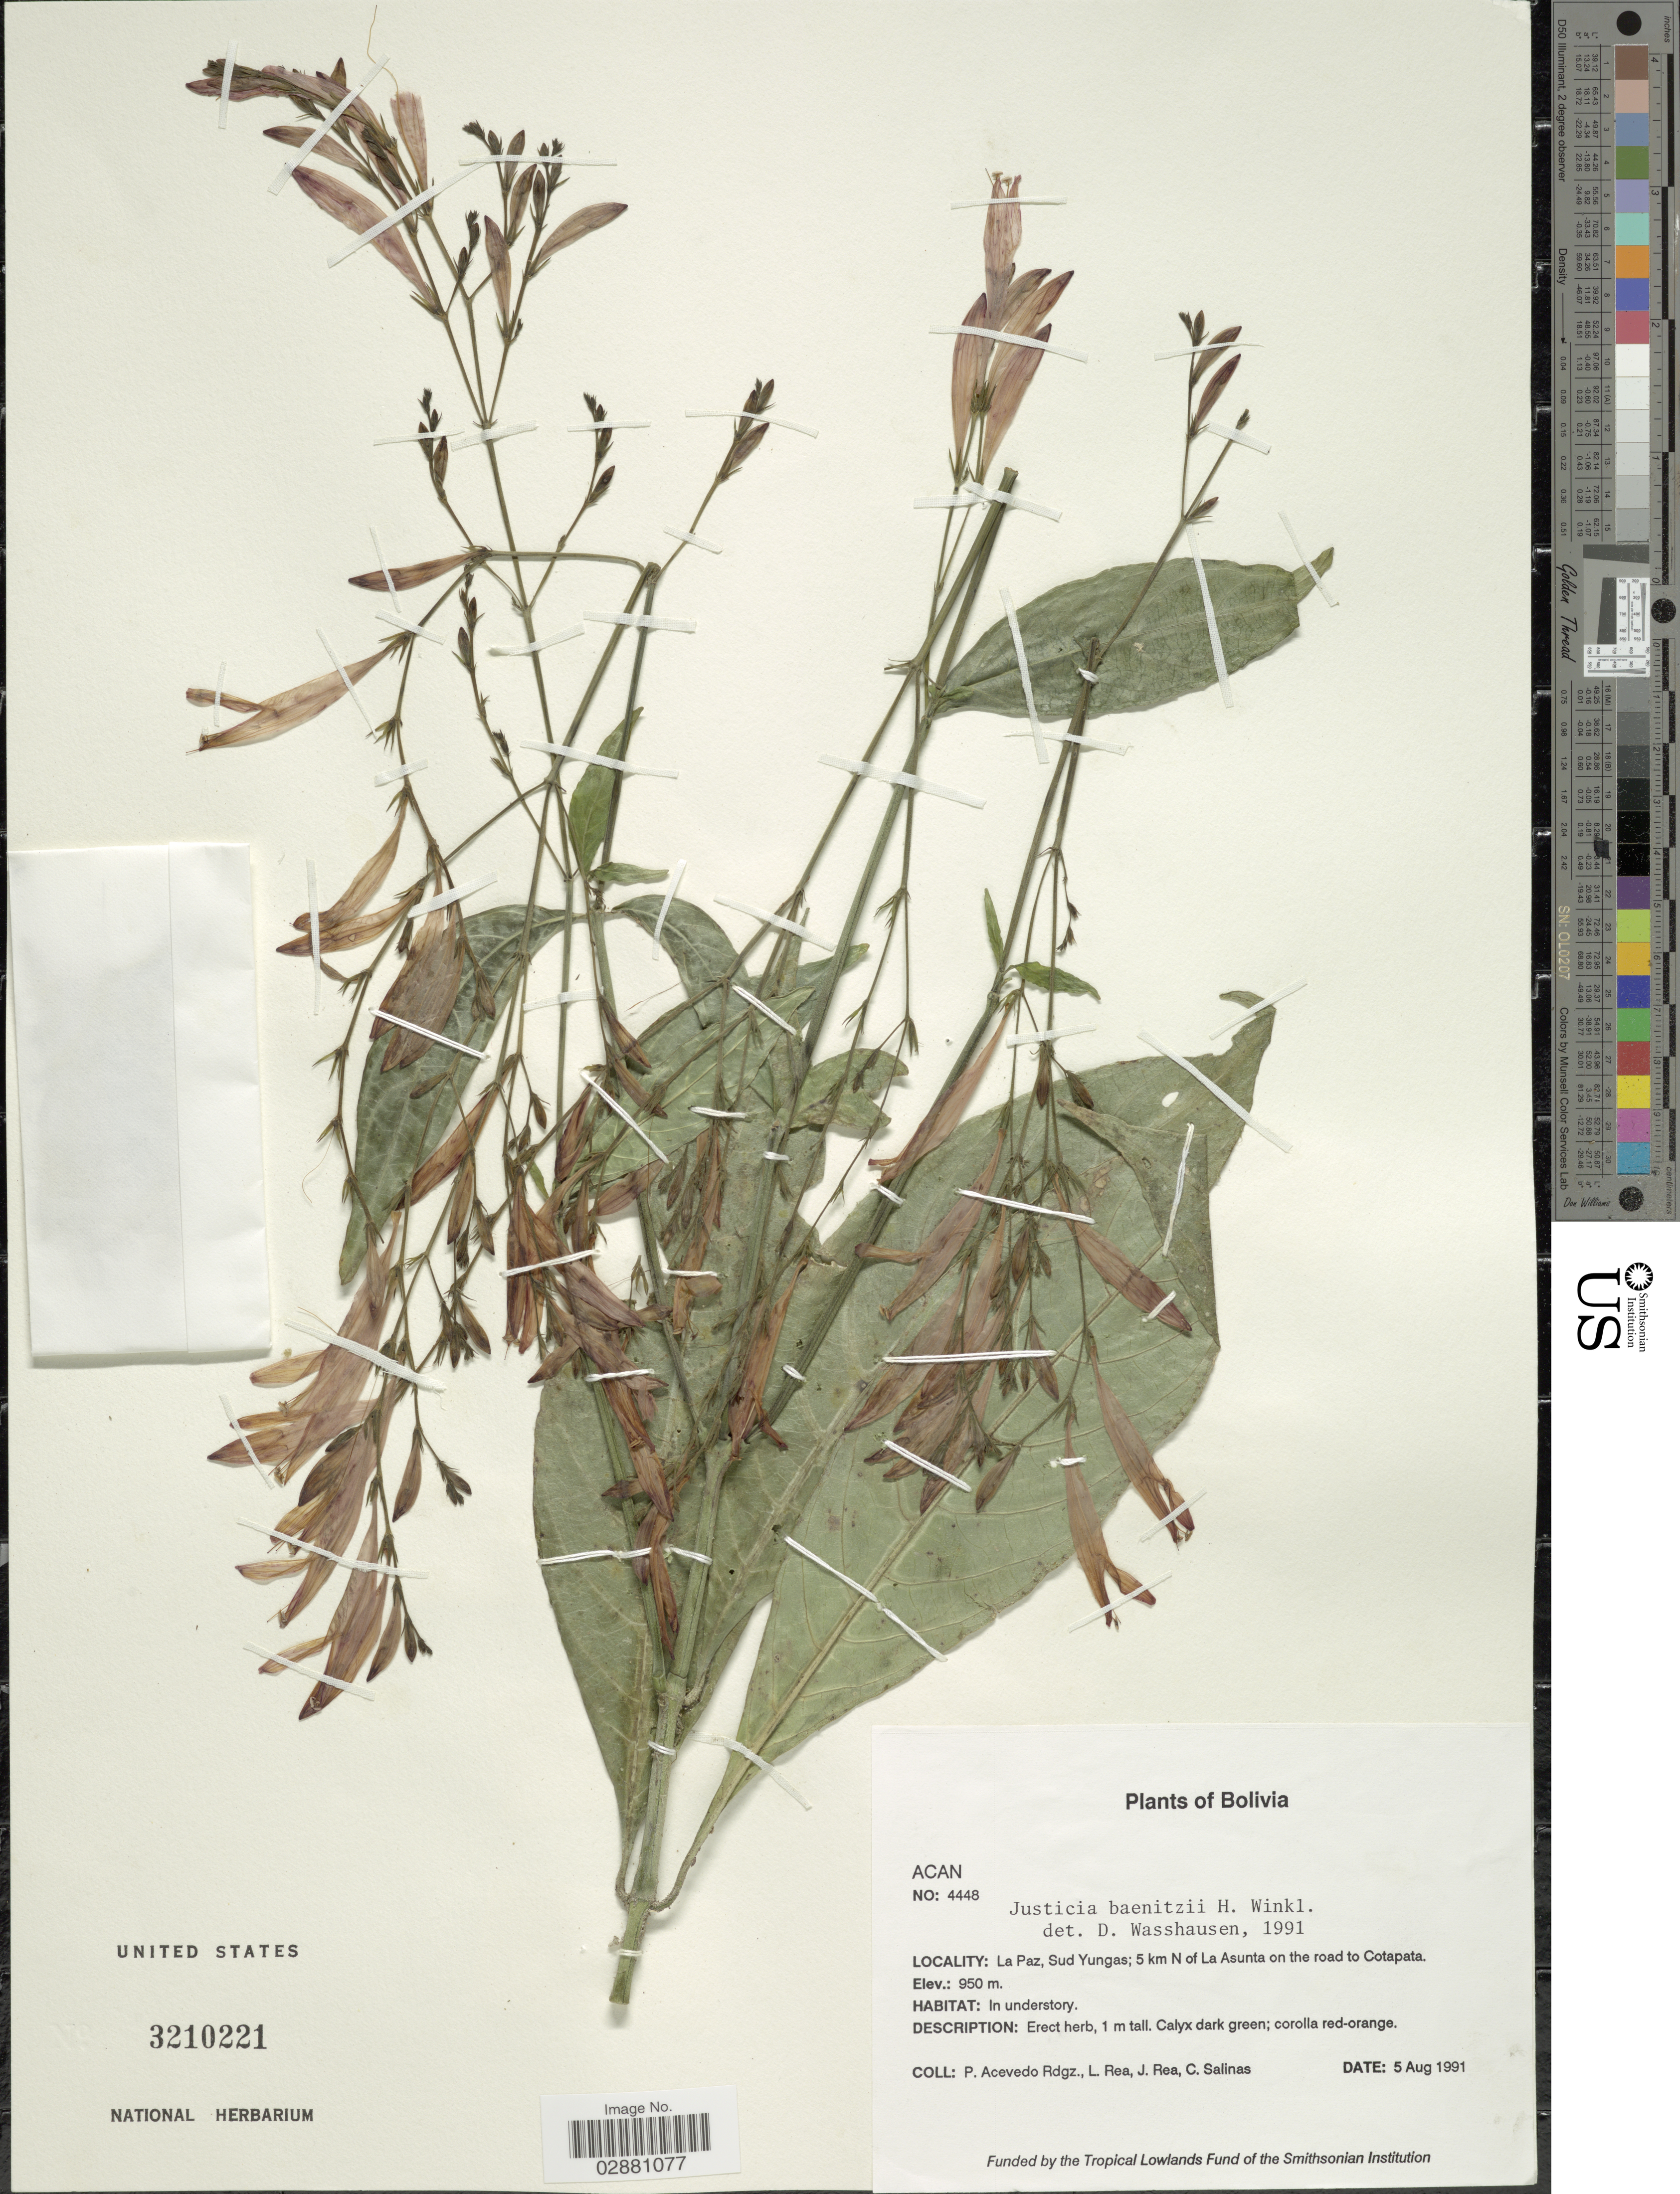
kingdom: Plantae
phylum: Tracheophyta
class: Magnoliopsida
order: Lamiales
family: Acanthaceae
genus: Justicia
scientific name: Justicia baenitzii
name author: (H.J.P. Winkl.) C. Ezcurra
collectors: P. Acevedo-Rodr., L. Rea, J. Rea & C. Salinas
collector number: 4448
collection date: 1991-08-05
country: Bolivia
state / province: La Paz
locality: Sud Yungas; 5 km N of La Asunta on the road to Cotapata.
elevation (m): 950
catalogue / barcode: US 3210221